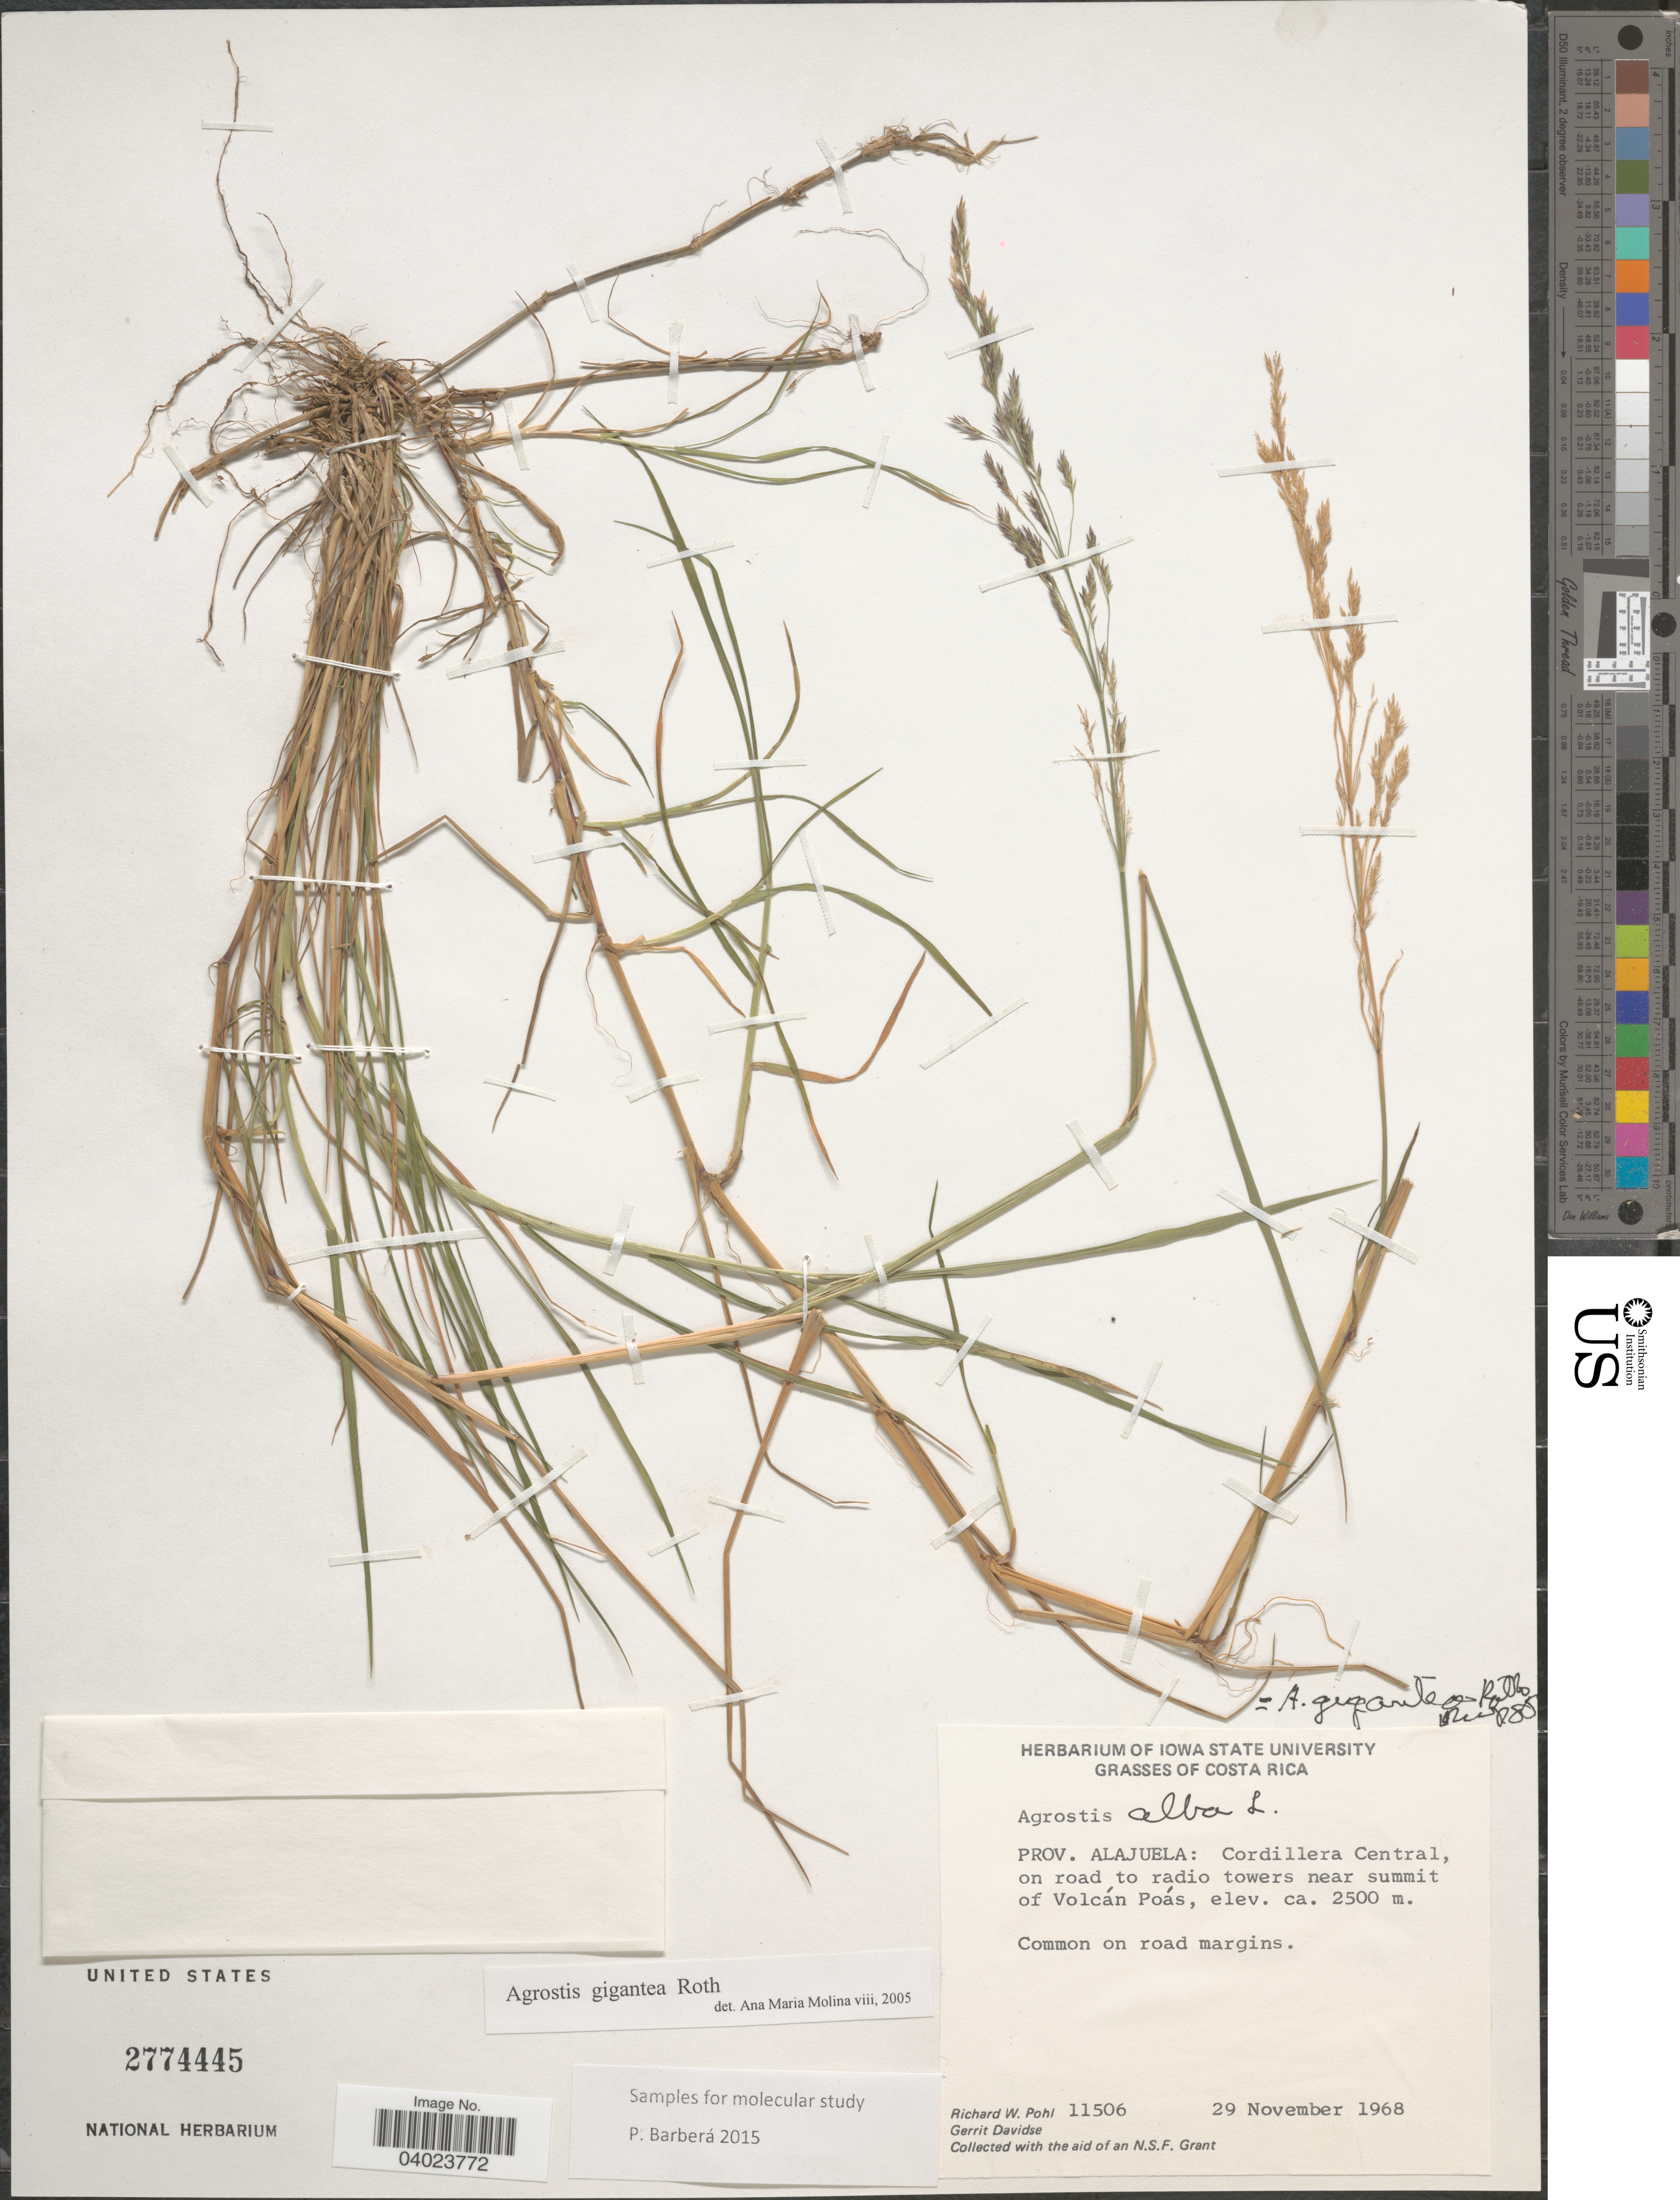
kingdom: Plantae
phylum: Tracheophyta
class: Liliopsida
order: Poales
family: Poaceae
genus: Agrostis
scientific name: Agrostis gigantea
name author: Roth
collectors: R. W. Pohl & G. Davidse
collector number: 11506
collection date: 1968-11-29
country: Costa Rica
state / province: Alajuela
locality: Cordillera Central, on road to radio towers near summit of Volcán Poás.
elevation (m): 2500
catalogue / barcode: US 2774445